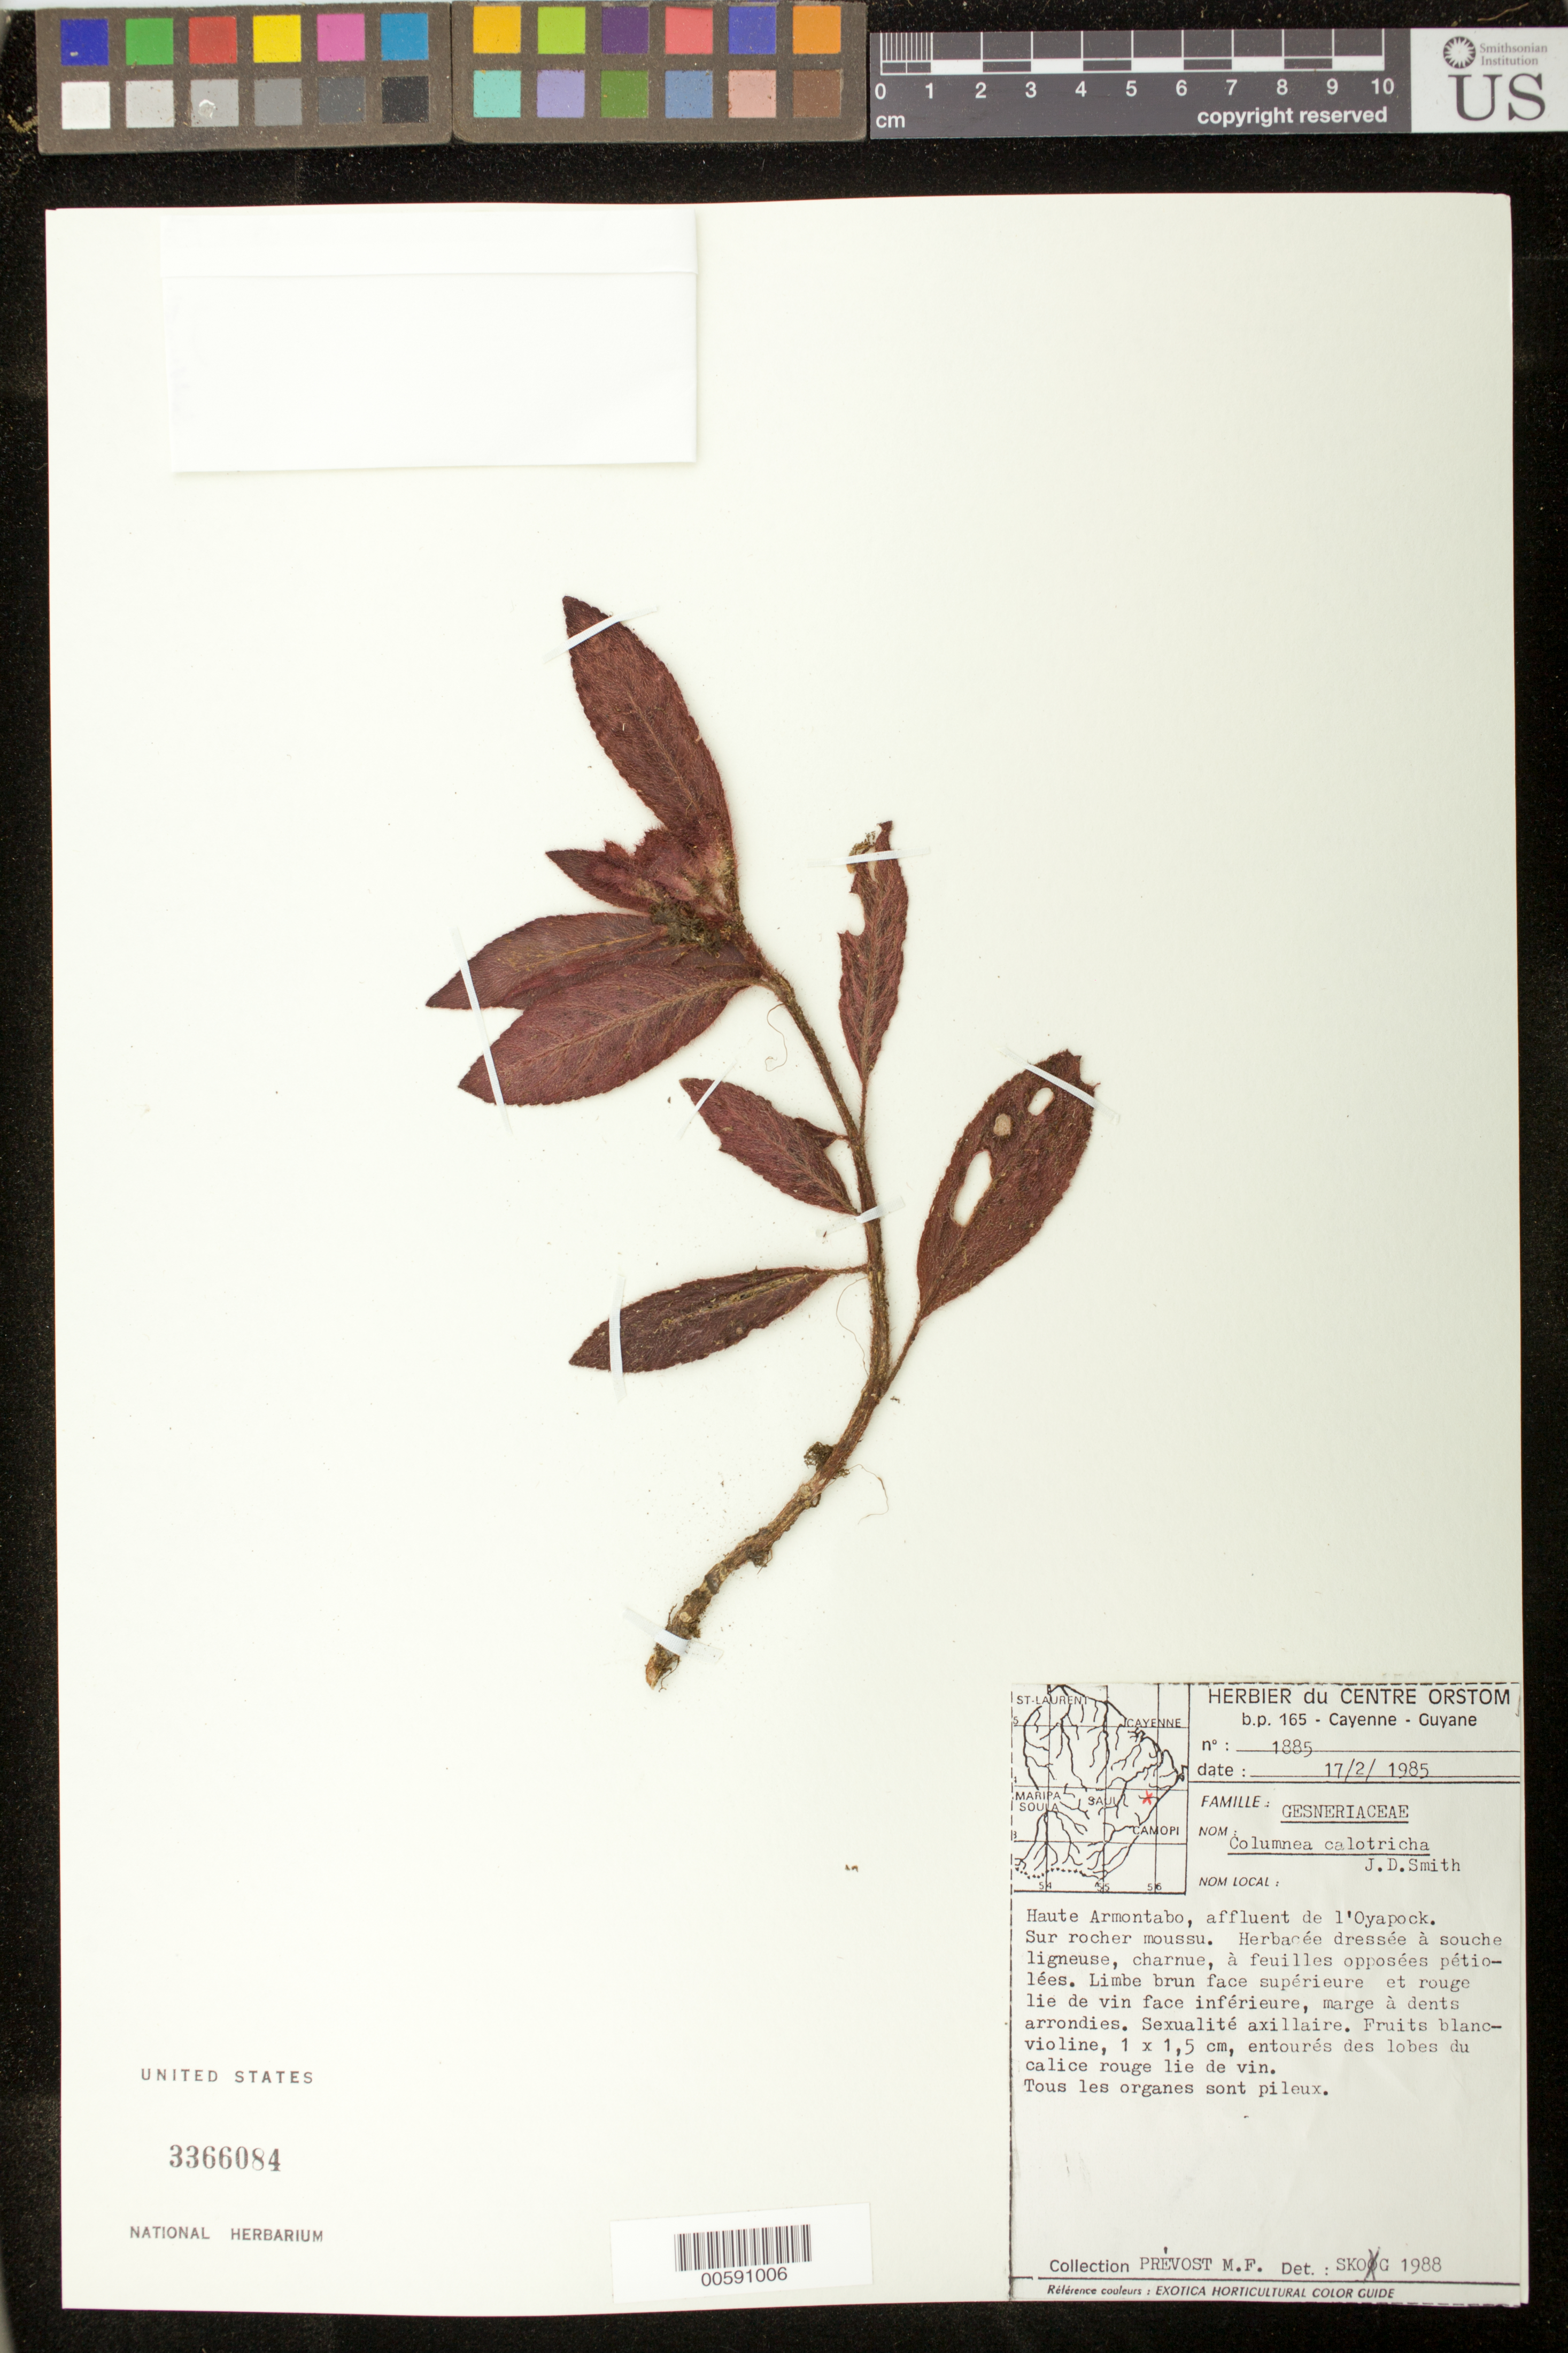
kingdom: Plantae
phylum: Tracheophyta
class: Magnoliopsida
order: Lamiales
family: Gesneriaceae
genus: Columnea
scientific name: Columnea calotricha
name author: Donn. Sm.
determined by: Skog, Laurence E.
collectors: M.-F. Prévost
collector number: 1885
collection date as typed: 17 Feb 1985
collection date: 1985-02-17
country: French Guiana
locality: Haute Armontabo, affluent de l'Oyapock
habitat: Sur rocher moussu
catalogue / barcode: US 3366084